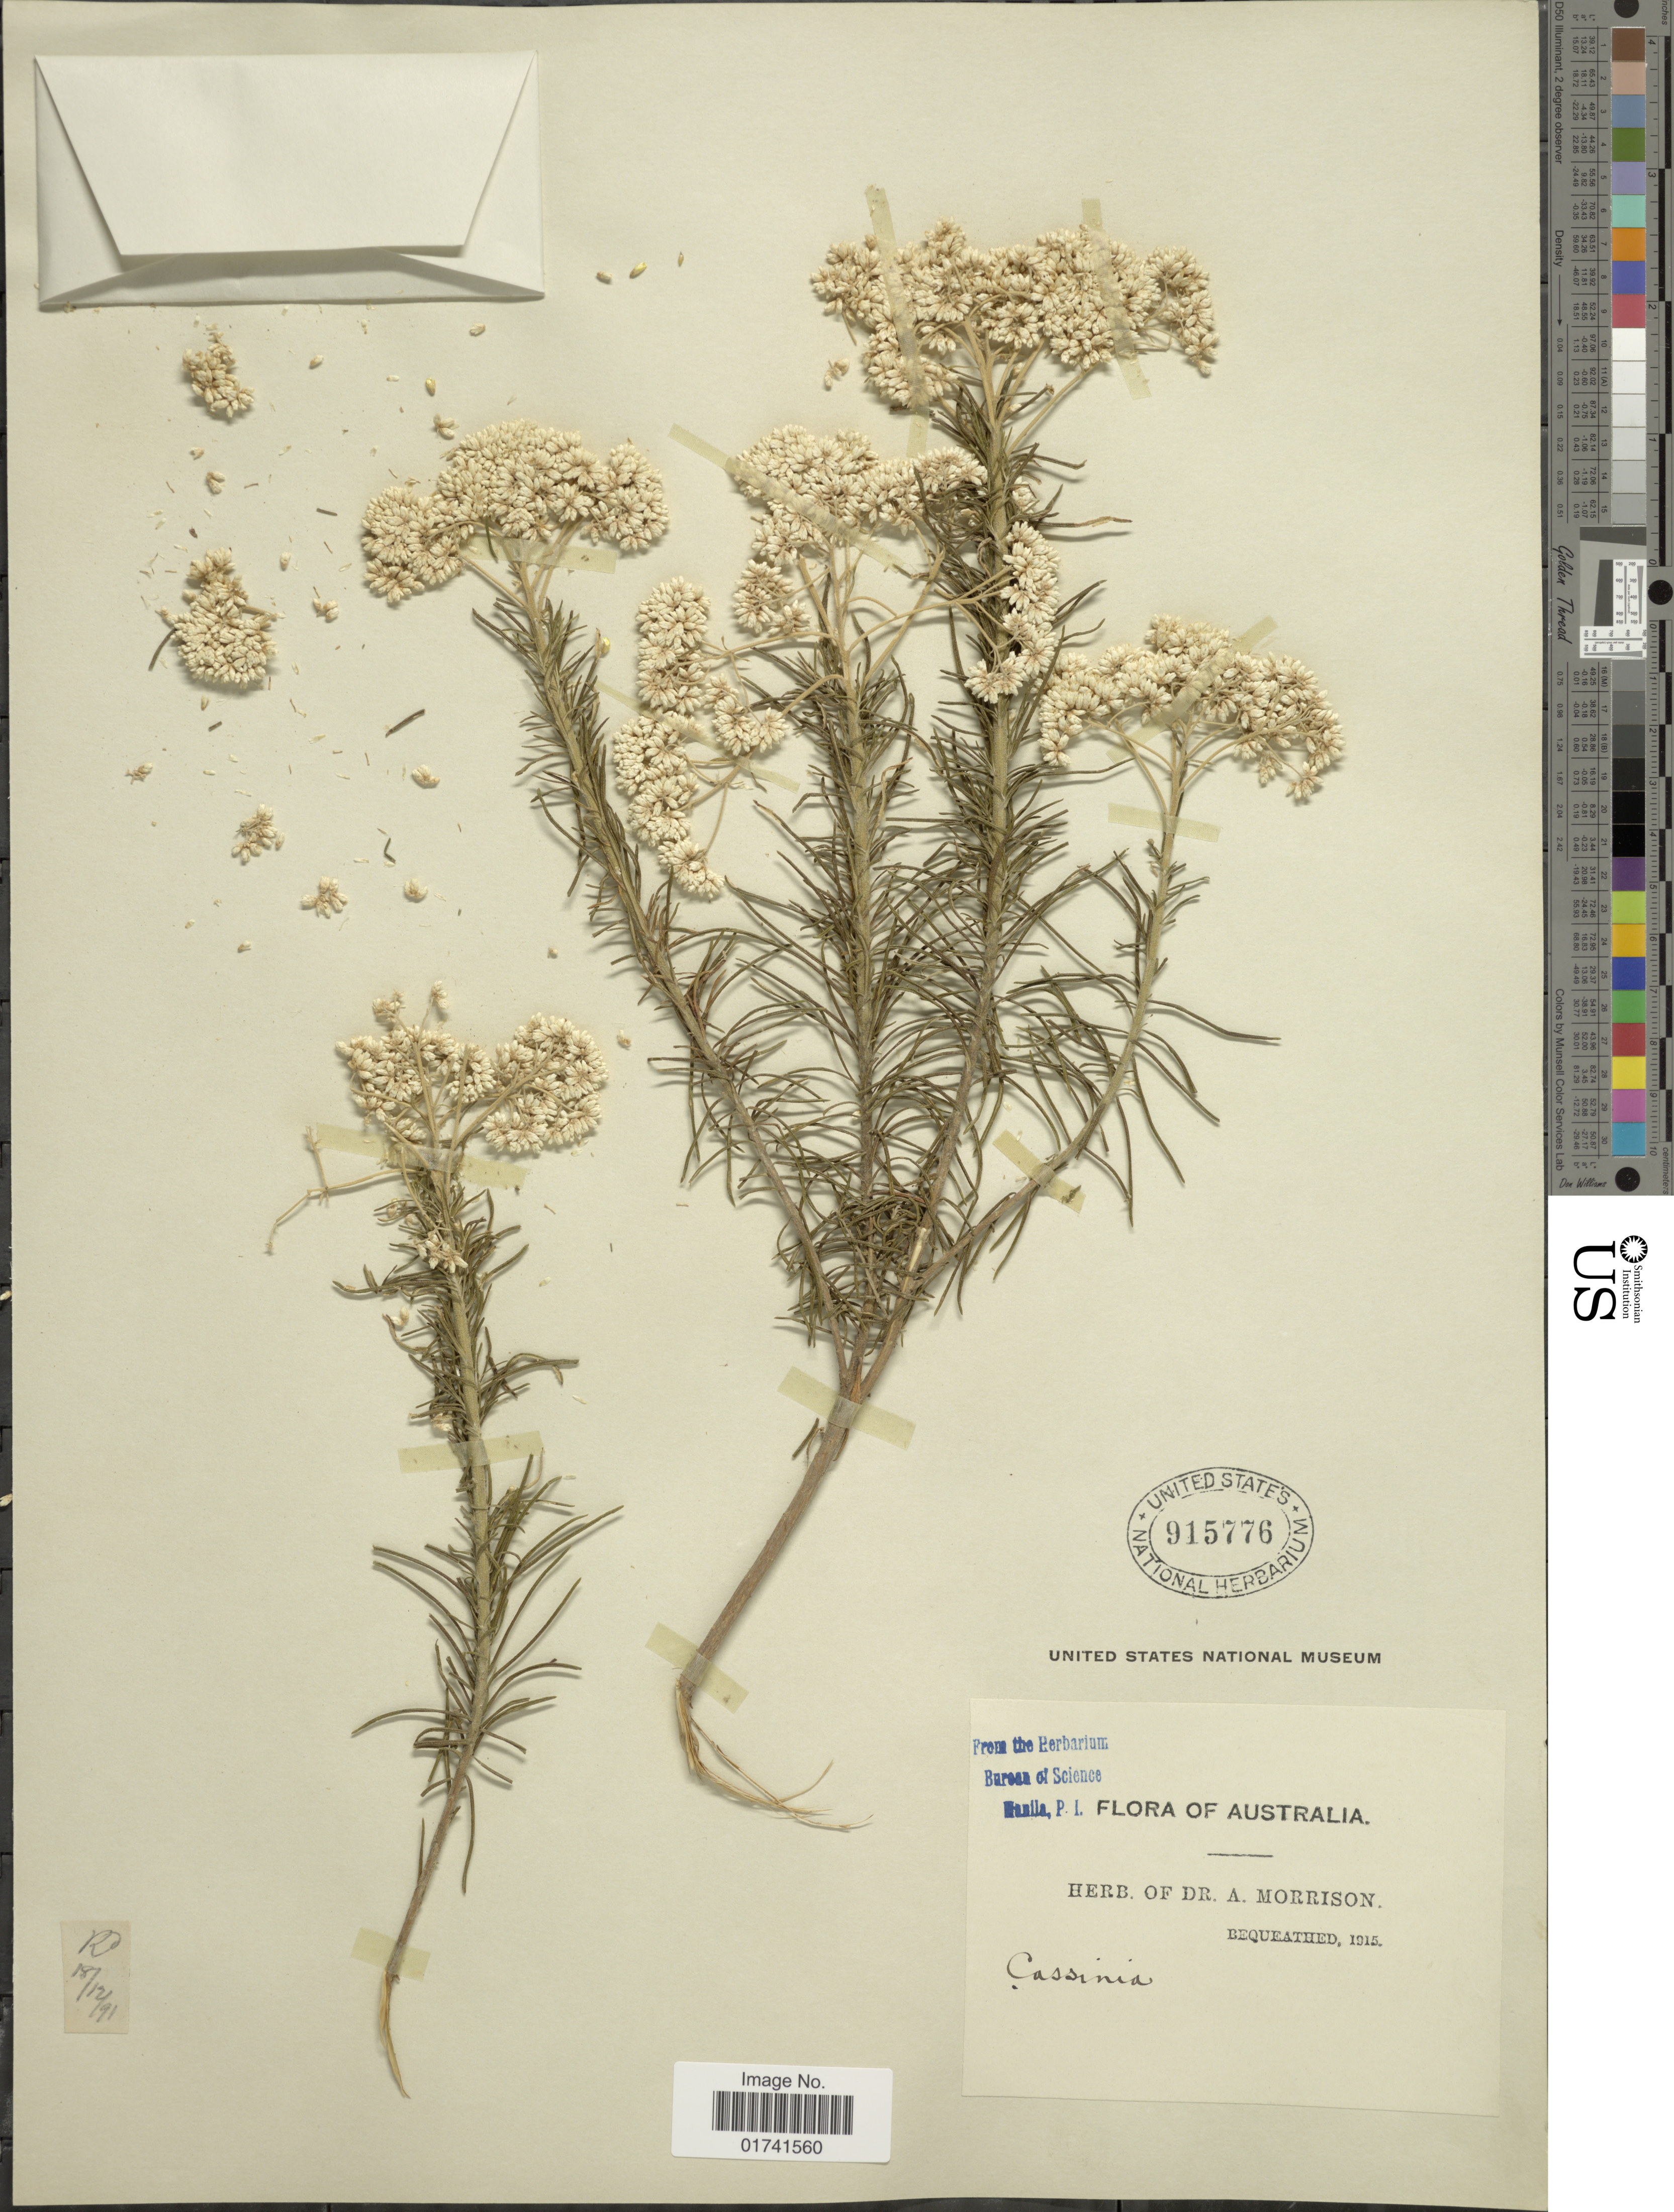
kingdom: Plantae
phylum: Tracheophyta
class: Magnoliopsida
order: Asterales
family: Asteraceae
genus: Cassinia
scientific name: Cassinia sp.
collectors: ex herb. Dr. A. Morrison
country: Australia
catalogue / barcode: US 915776